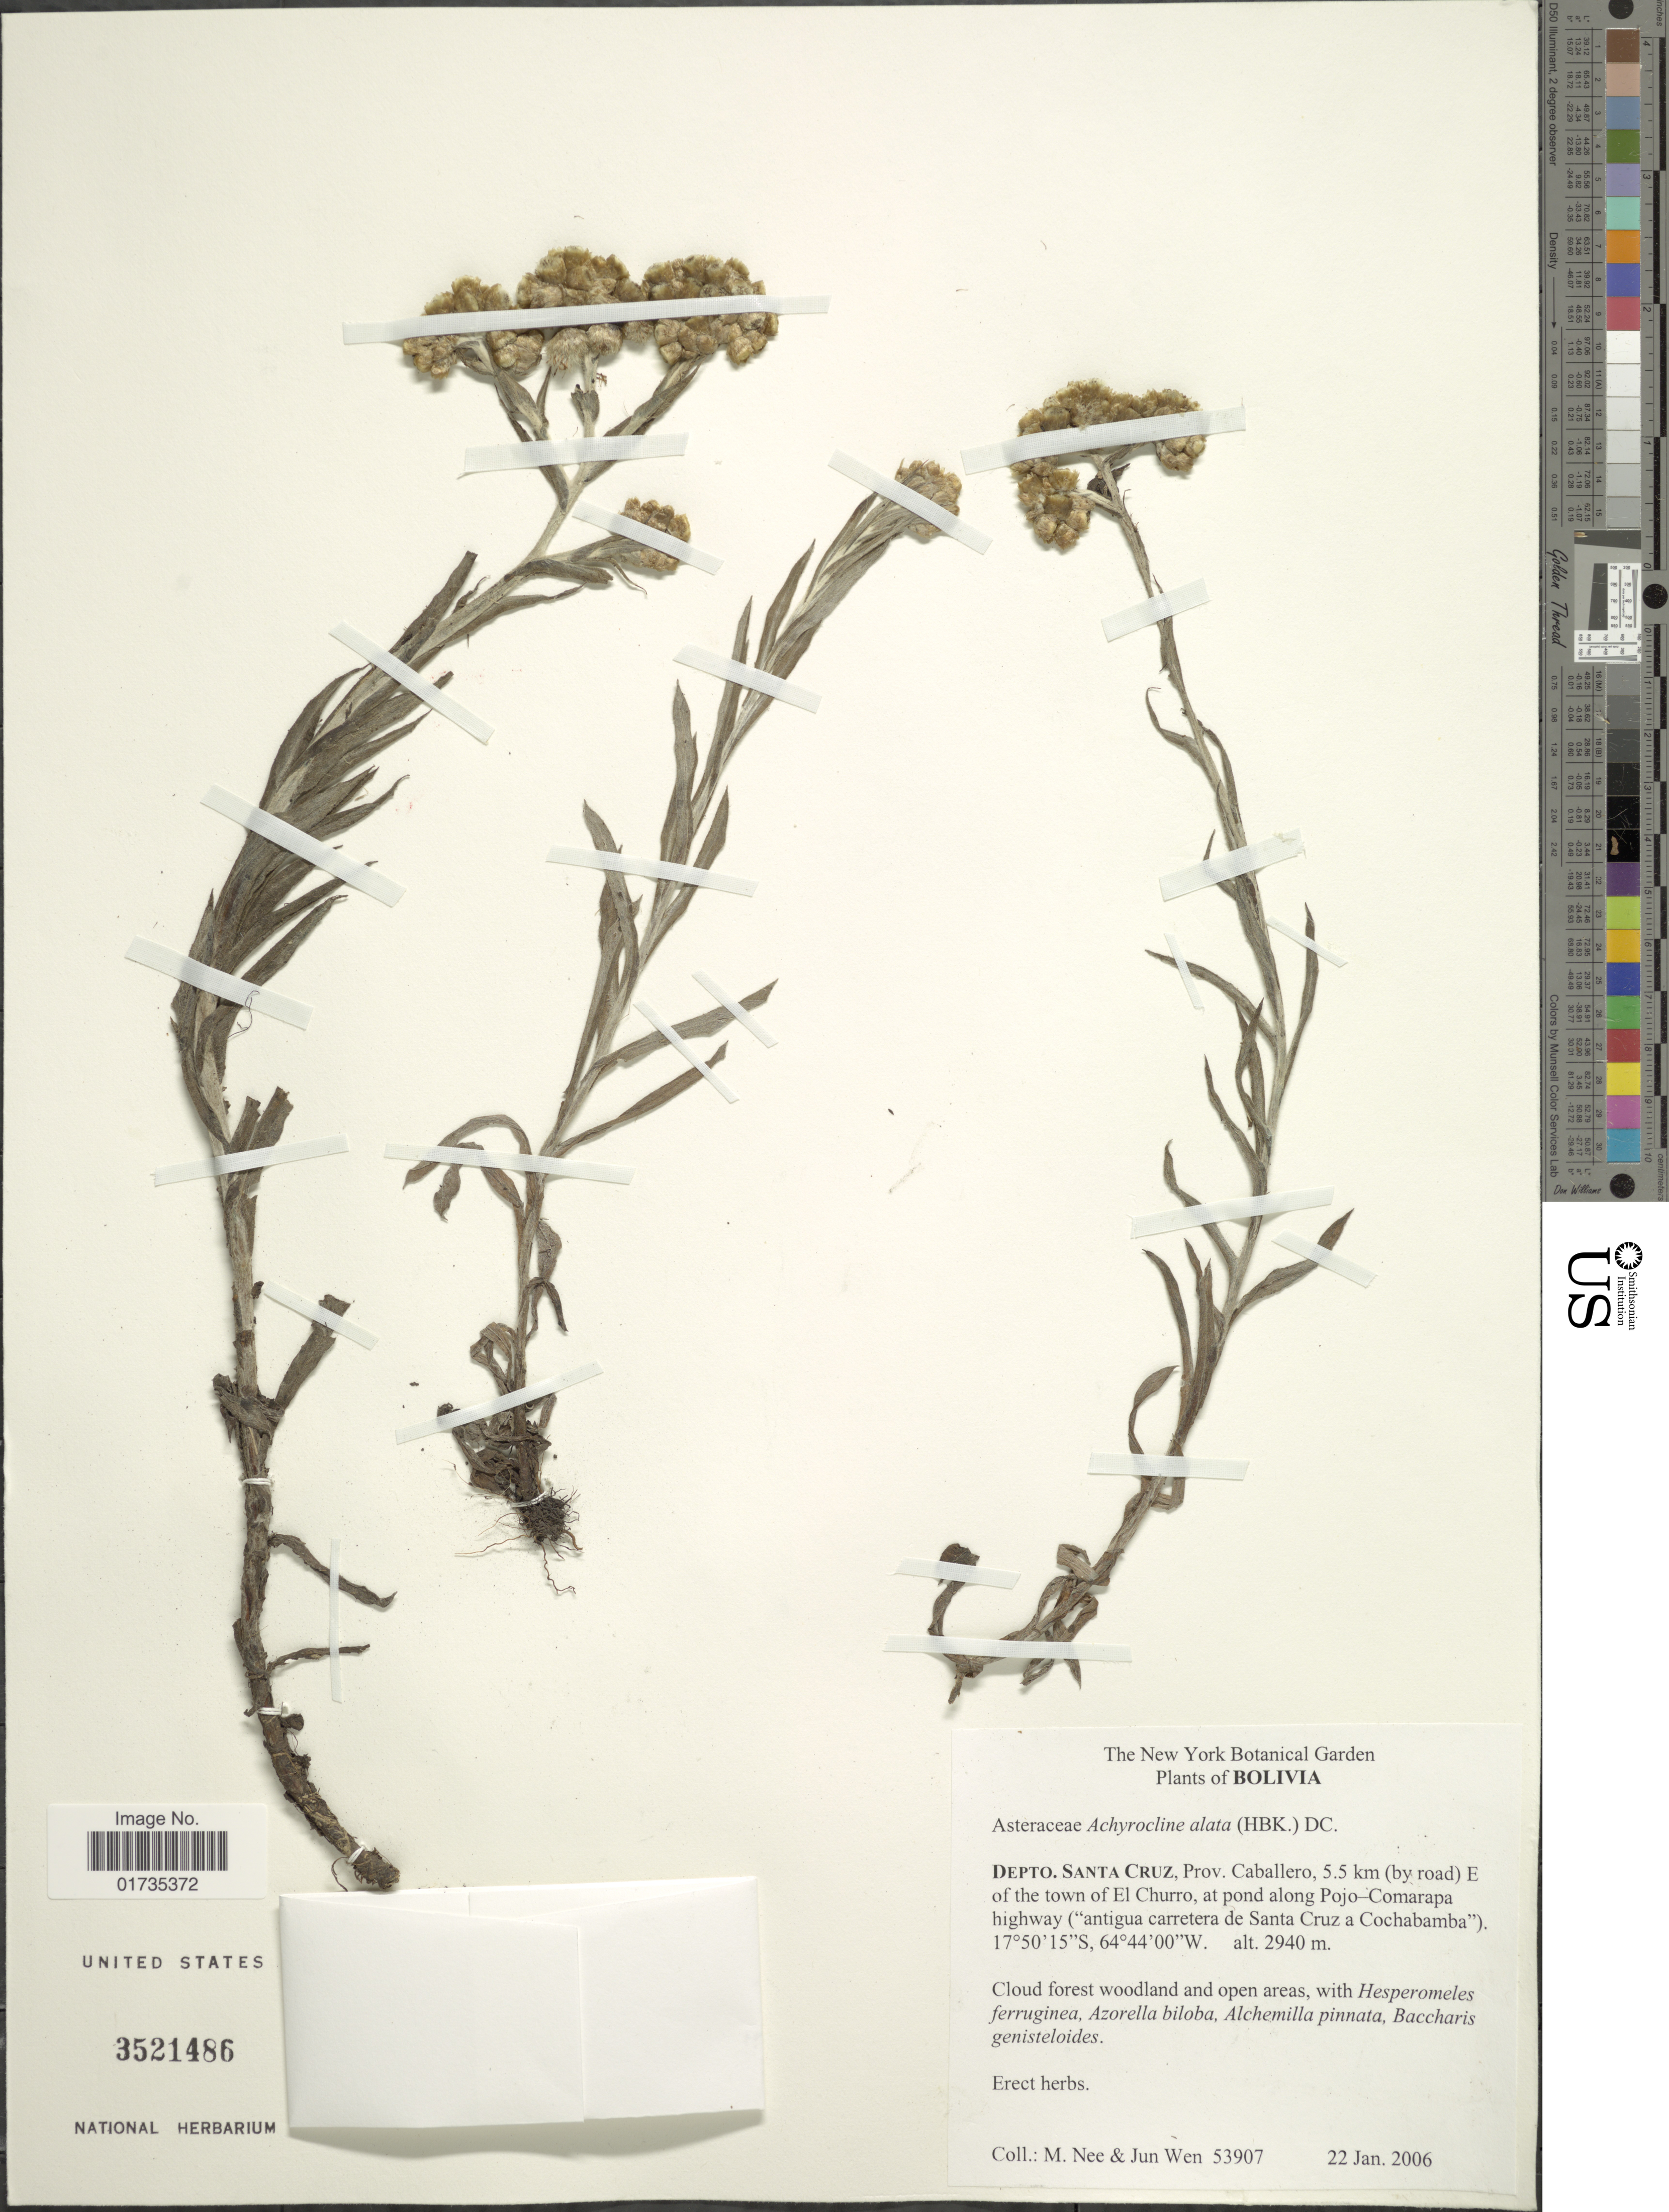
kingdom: Plantae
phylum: Tracheophyta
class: Magnoliopsida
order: Asterales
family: Asteraceae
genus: Achyrocline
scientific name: Achyrocline alata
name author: (Kunth) DC.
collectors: M. Nee & J. Wen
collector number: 53907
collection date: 2006-01-20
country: Bolivia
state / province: Santa Cruz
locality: Bolviia. Depto, Santa Cruz, Prov. Caballero, 5.5 km (by road) E of the town of El Churro, at pond along Pojo-Comarapa highway ("antigua carretera de Santa Cruz a Cochabamba")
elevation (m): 2940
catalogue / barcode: US 3521486